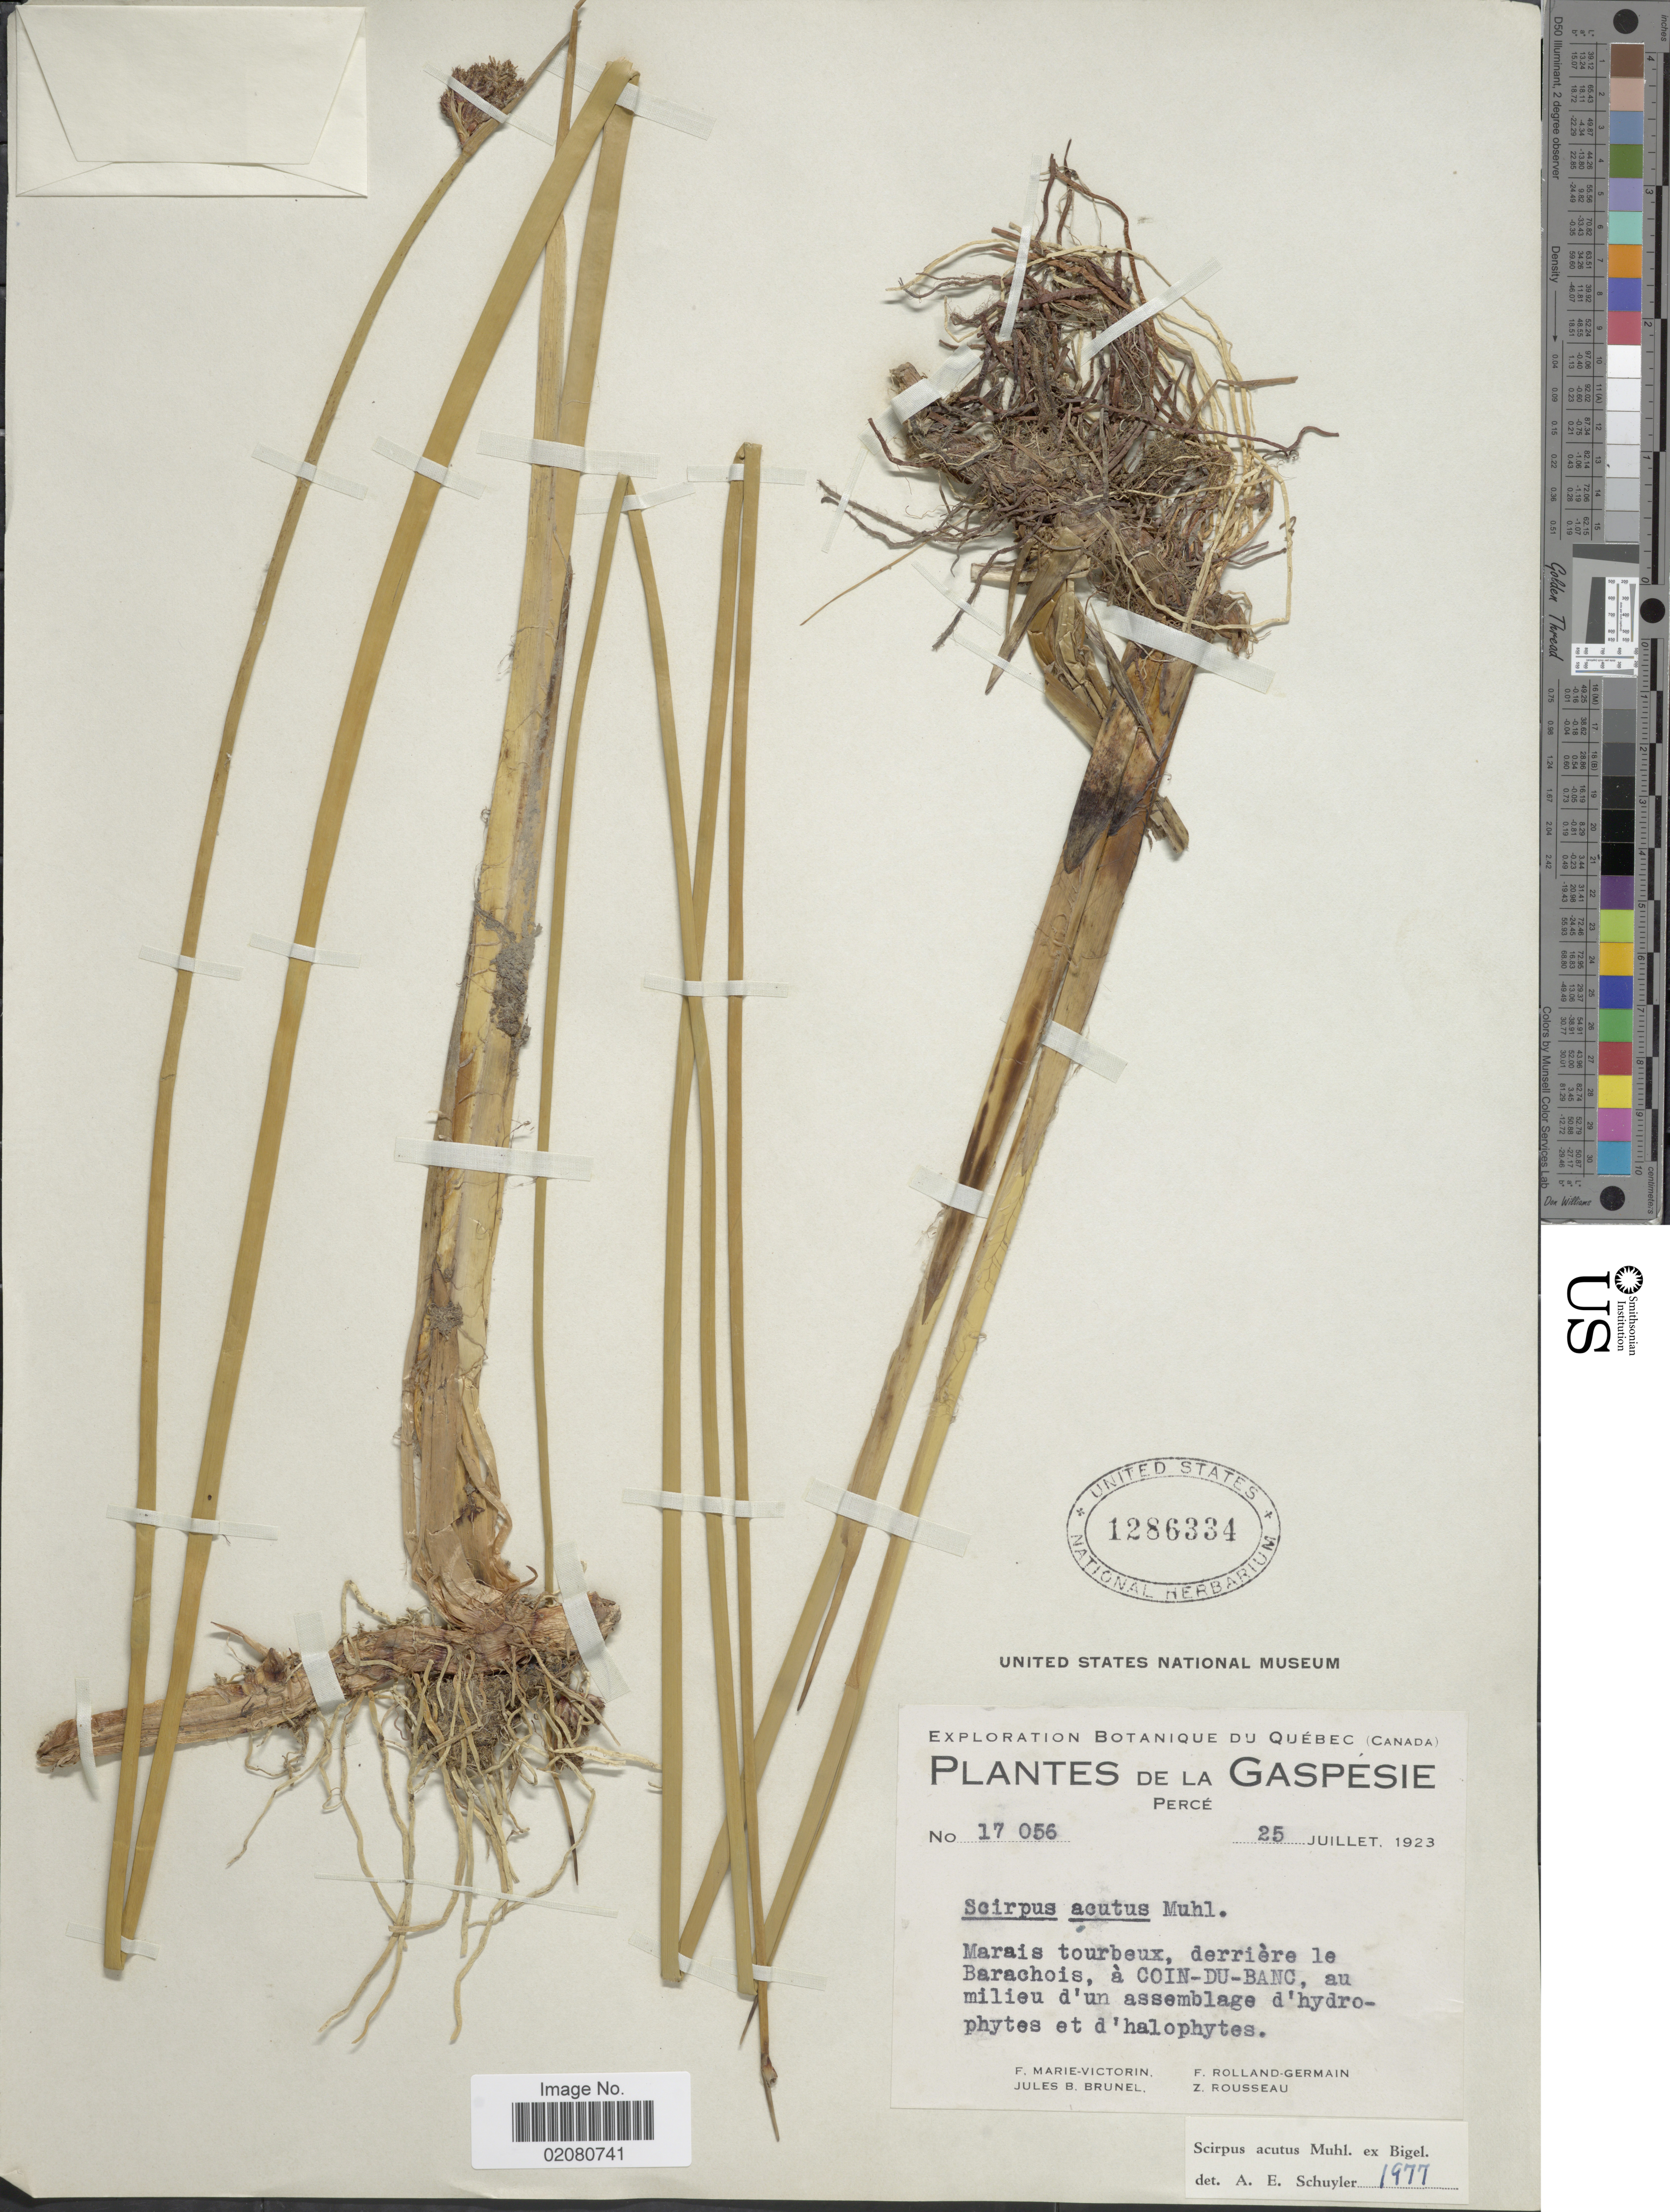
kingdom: Plantae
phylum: Tracheophyta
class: Liliopsida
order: Poales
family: Cyperaceae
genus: Schoenoplectus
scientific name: Schoenoplectus acutus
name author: (Muhl. ex Bigelow) Á. Löve & D. Löve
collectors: F. Marie-Victorin, J. Brunel, Rolland-Germain & Z. Rousseau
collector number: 17056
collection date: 1923-07-25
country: Canada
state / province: Quebec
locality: Gaspesie, Marais tourbeaux, derriere le Barachois, a coin-du-banc, au milieu d'un assemblage d'hydrophytes et d'halophytes.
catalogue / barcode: US 1286334